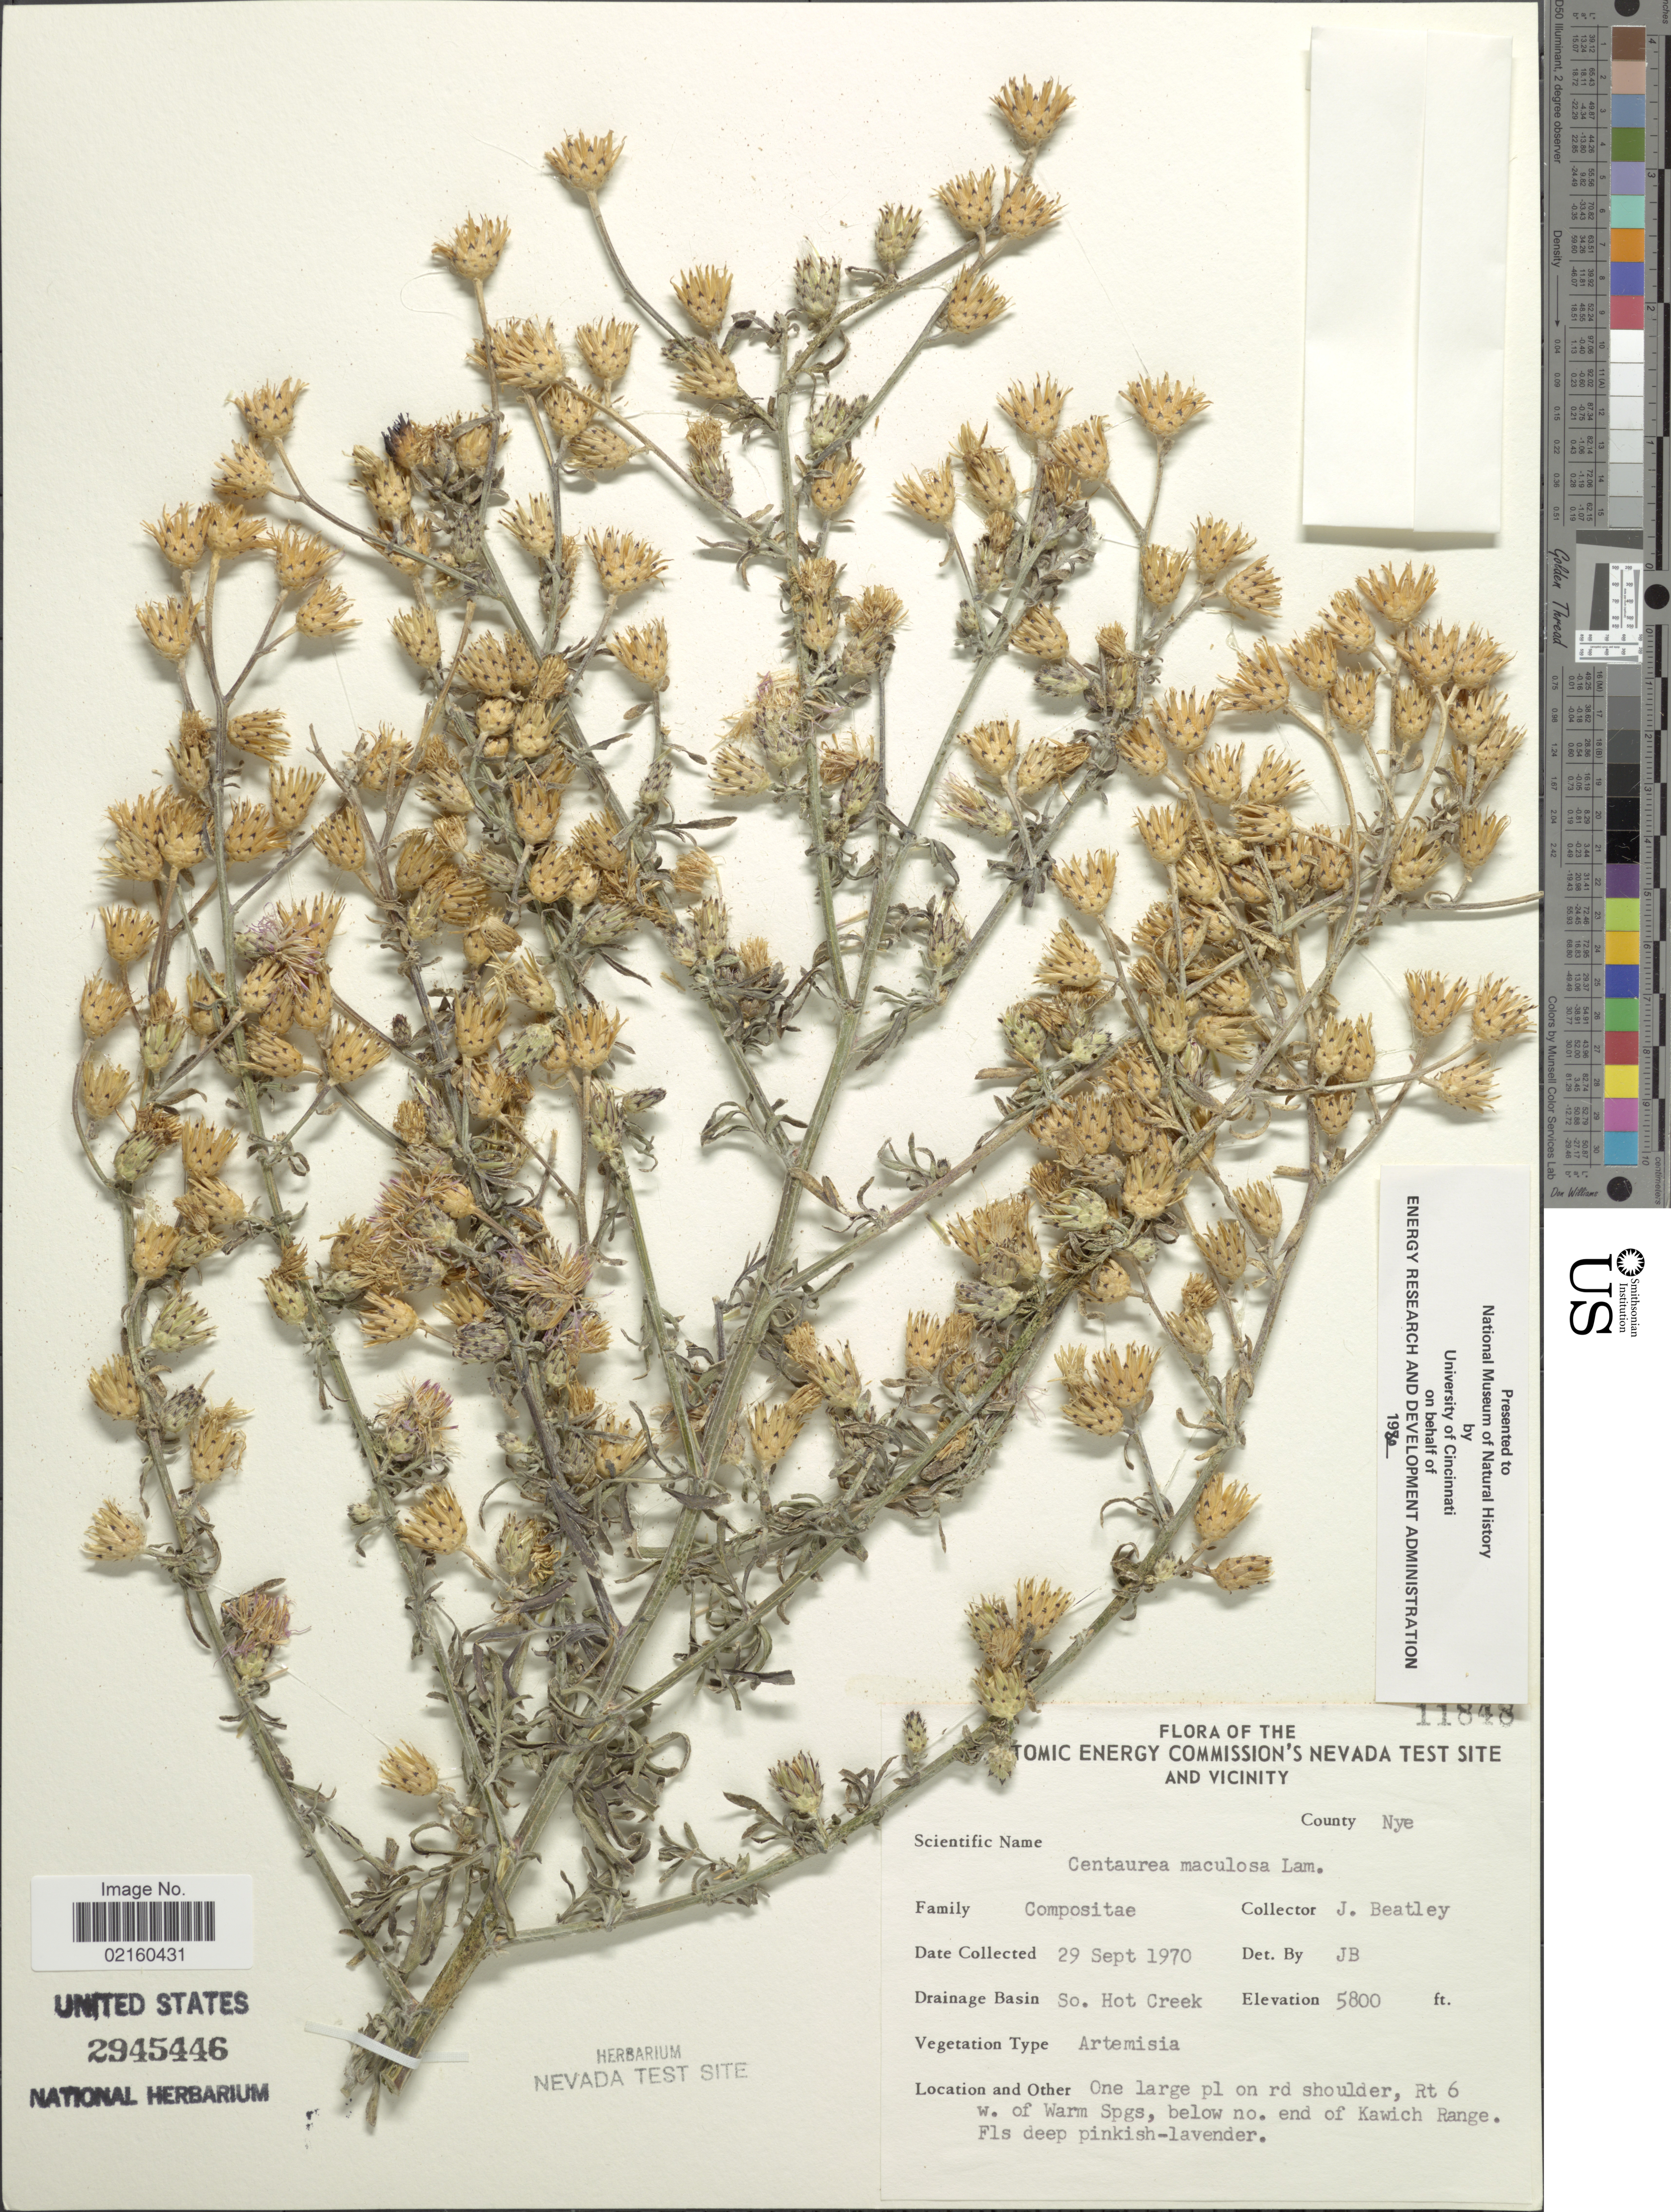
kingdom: Plantae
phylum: Tracheophyta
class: Magnoliopsida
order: Asterales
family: Asteraceae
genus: Centaurea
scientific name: Centaurea stoebe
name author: L.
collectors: J. C. Beatley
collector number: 11848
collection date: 1970-09-29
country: United States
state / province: Nevada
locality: U. S. Atomic Energy Commission's Nevada Test Site and Vicinity, County Nye, So. Hot Creek, Rt 6 w. of Warm Spgs, below no. end of Kawich Range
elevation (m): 1768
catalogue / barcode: US 2945446